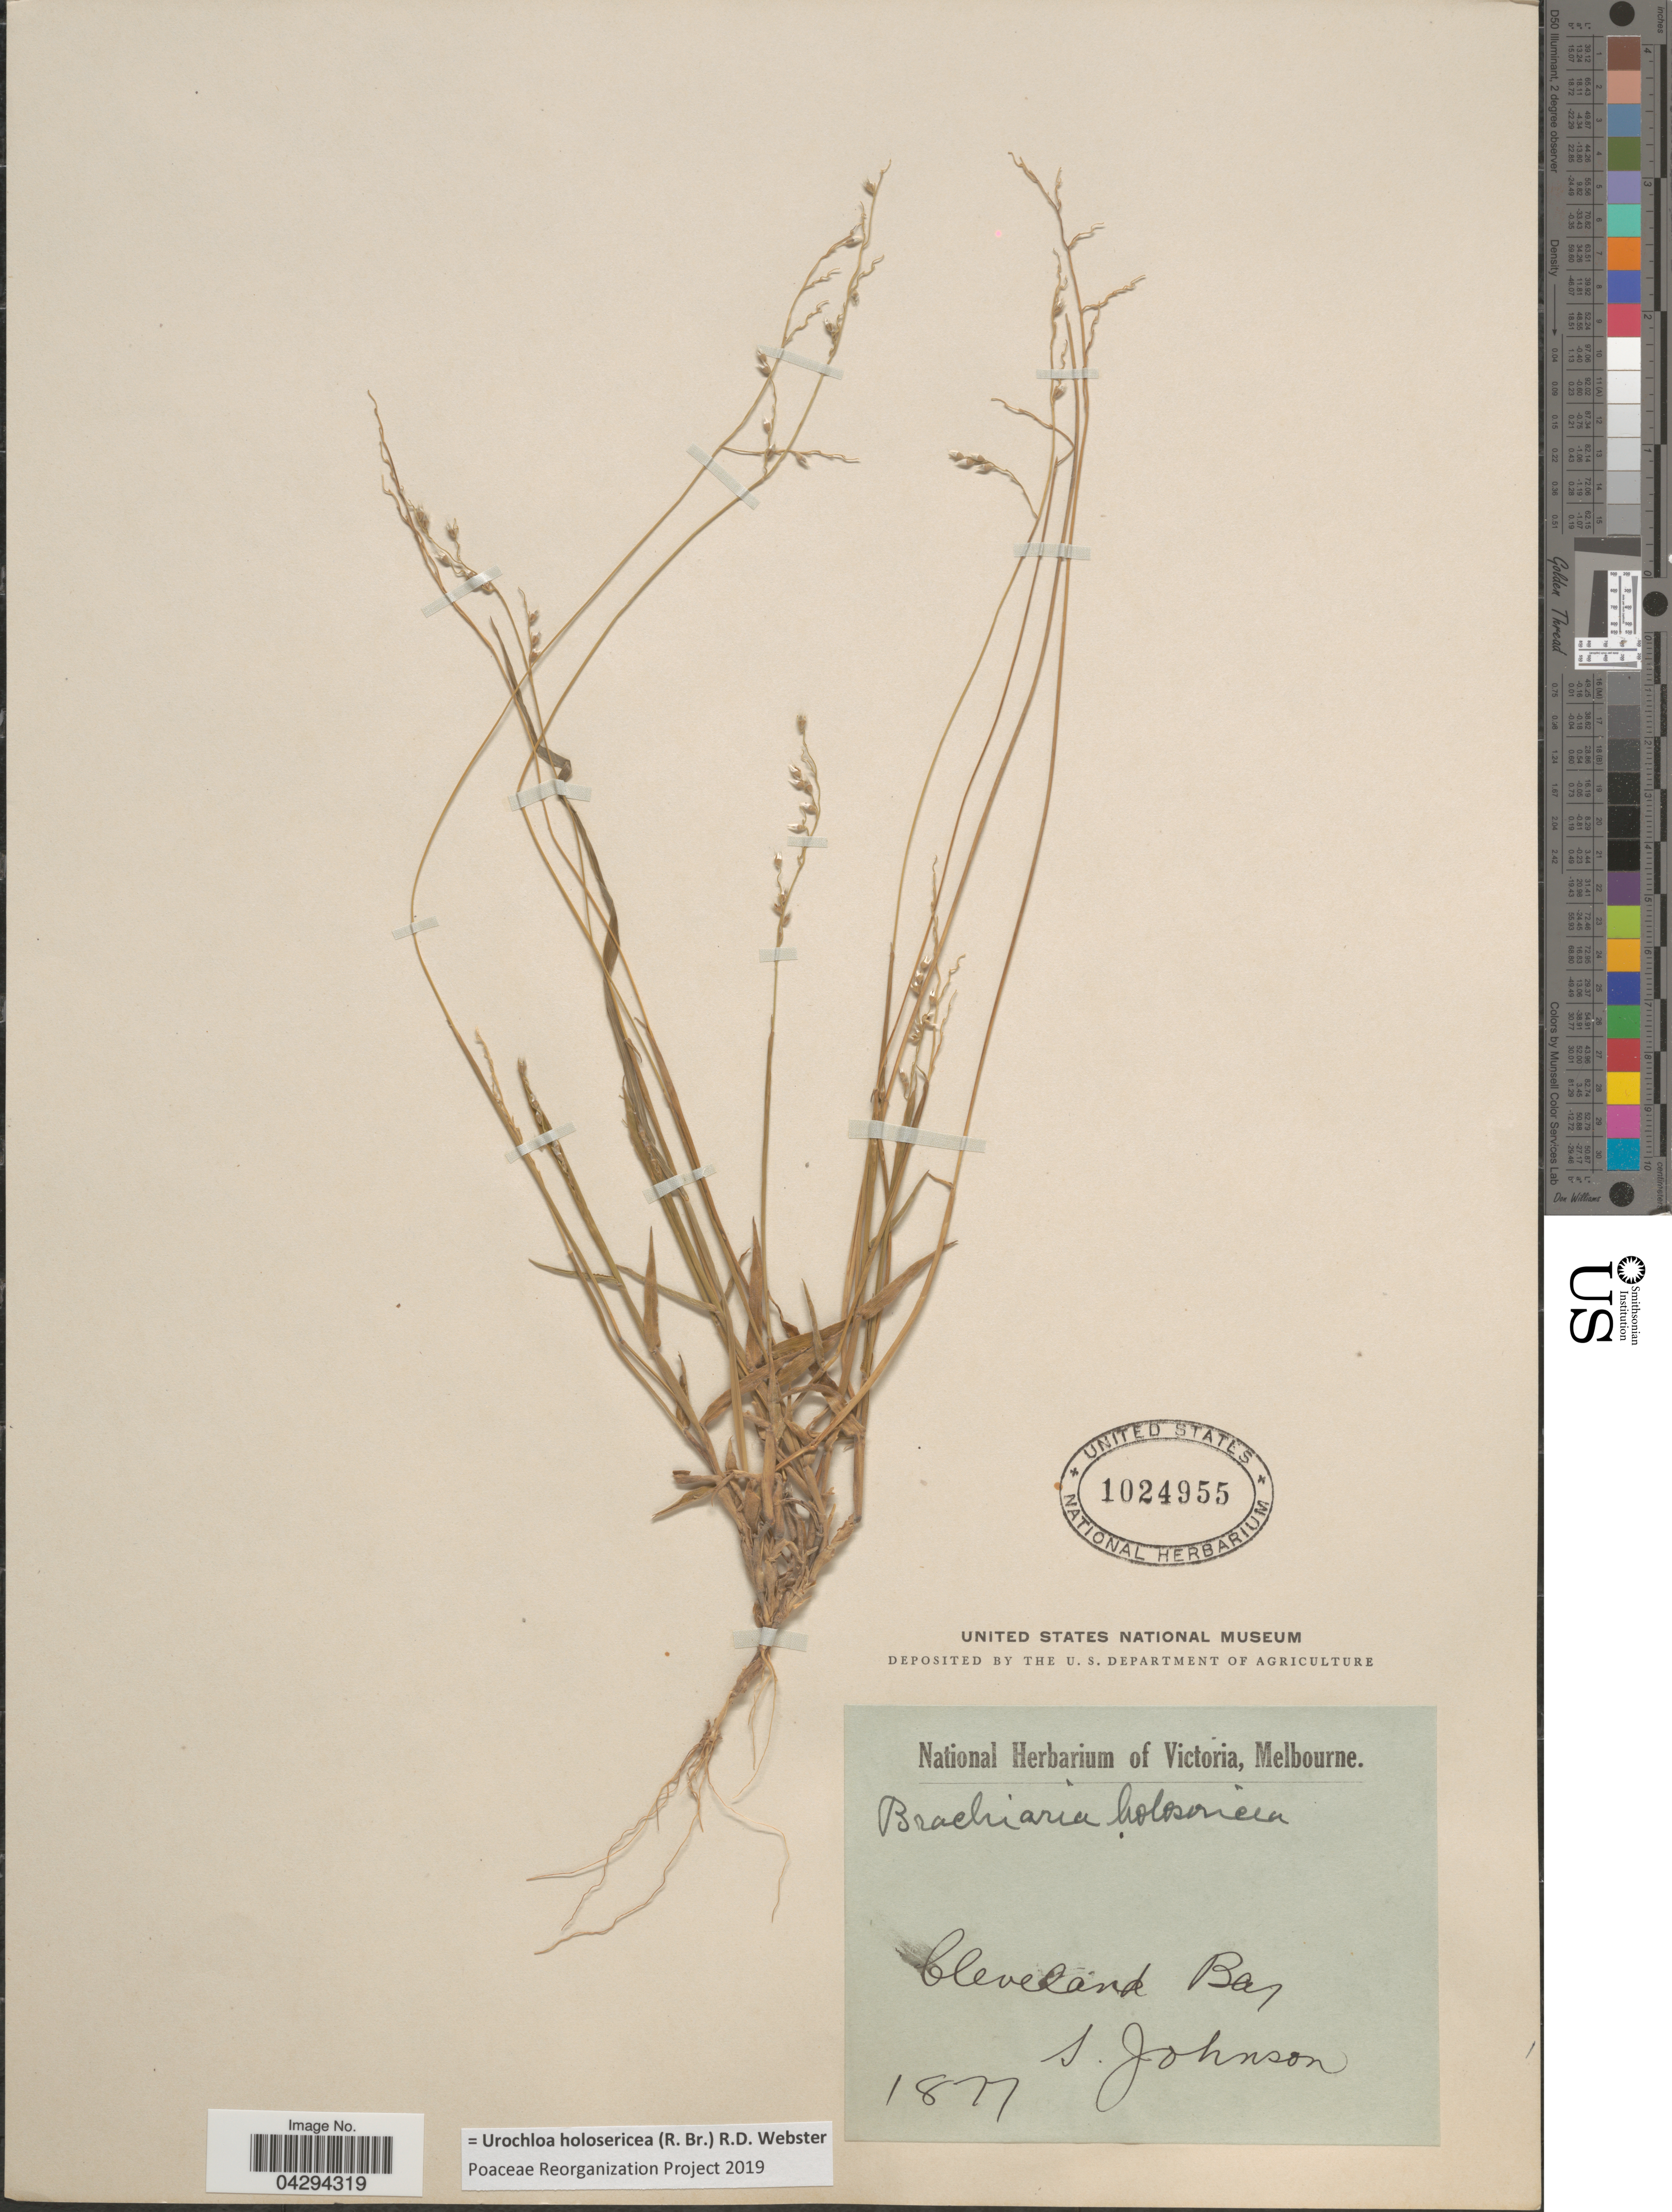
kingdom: Plantae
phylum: Tracheophyta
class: Liliopsida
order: Poales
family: Poaceae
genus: Urochloa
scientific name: Urochloa holosericea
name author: (R. Br.) R.D. Webster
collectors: S. Johnson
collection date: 1877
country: Australia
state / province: Queensland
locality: Cleveland Bay.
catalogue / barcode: US 1024955